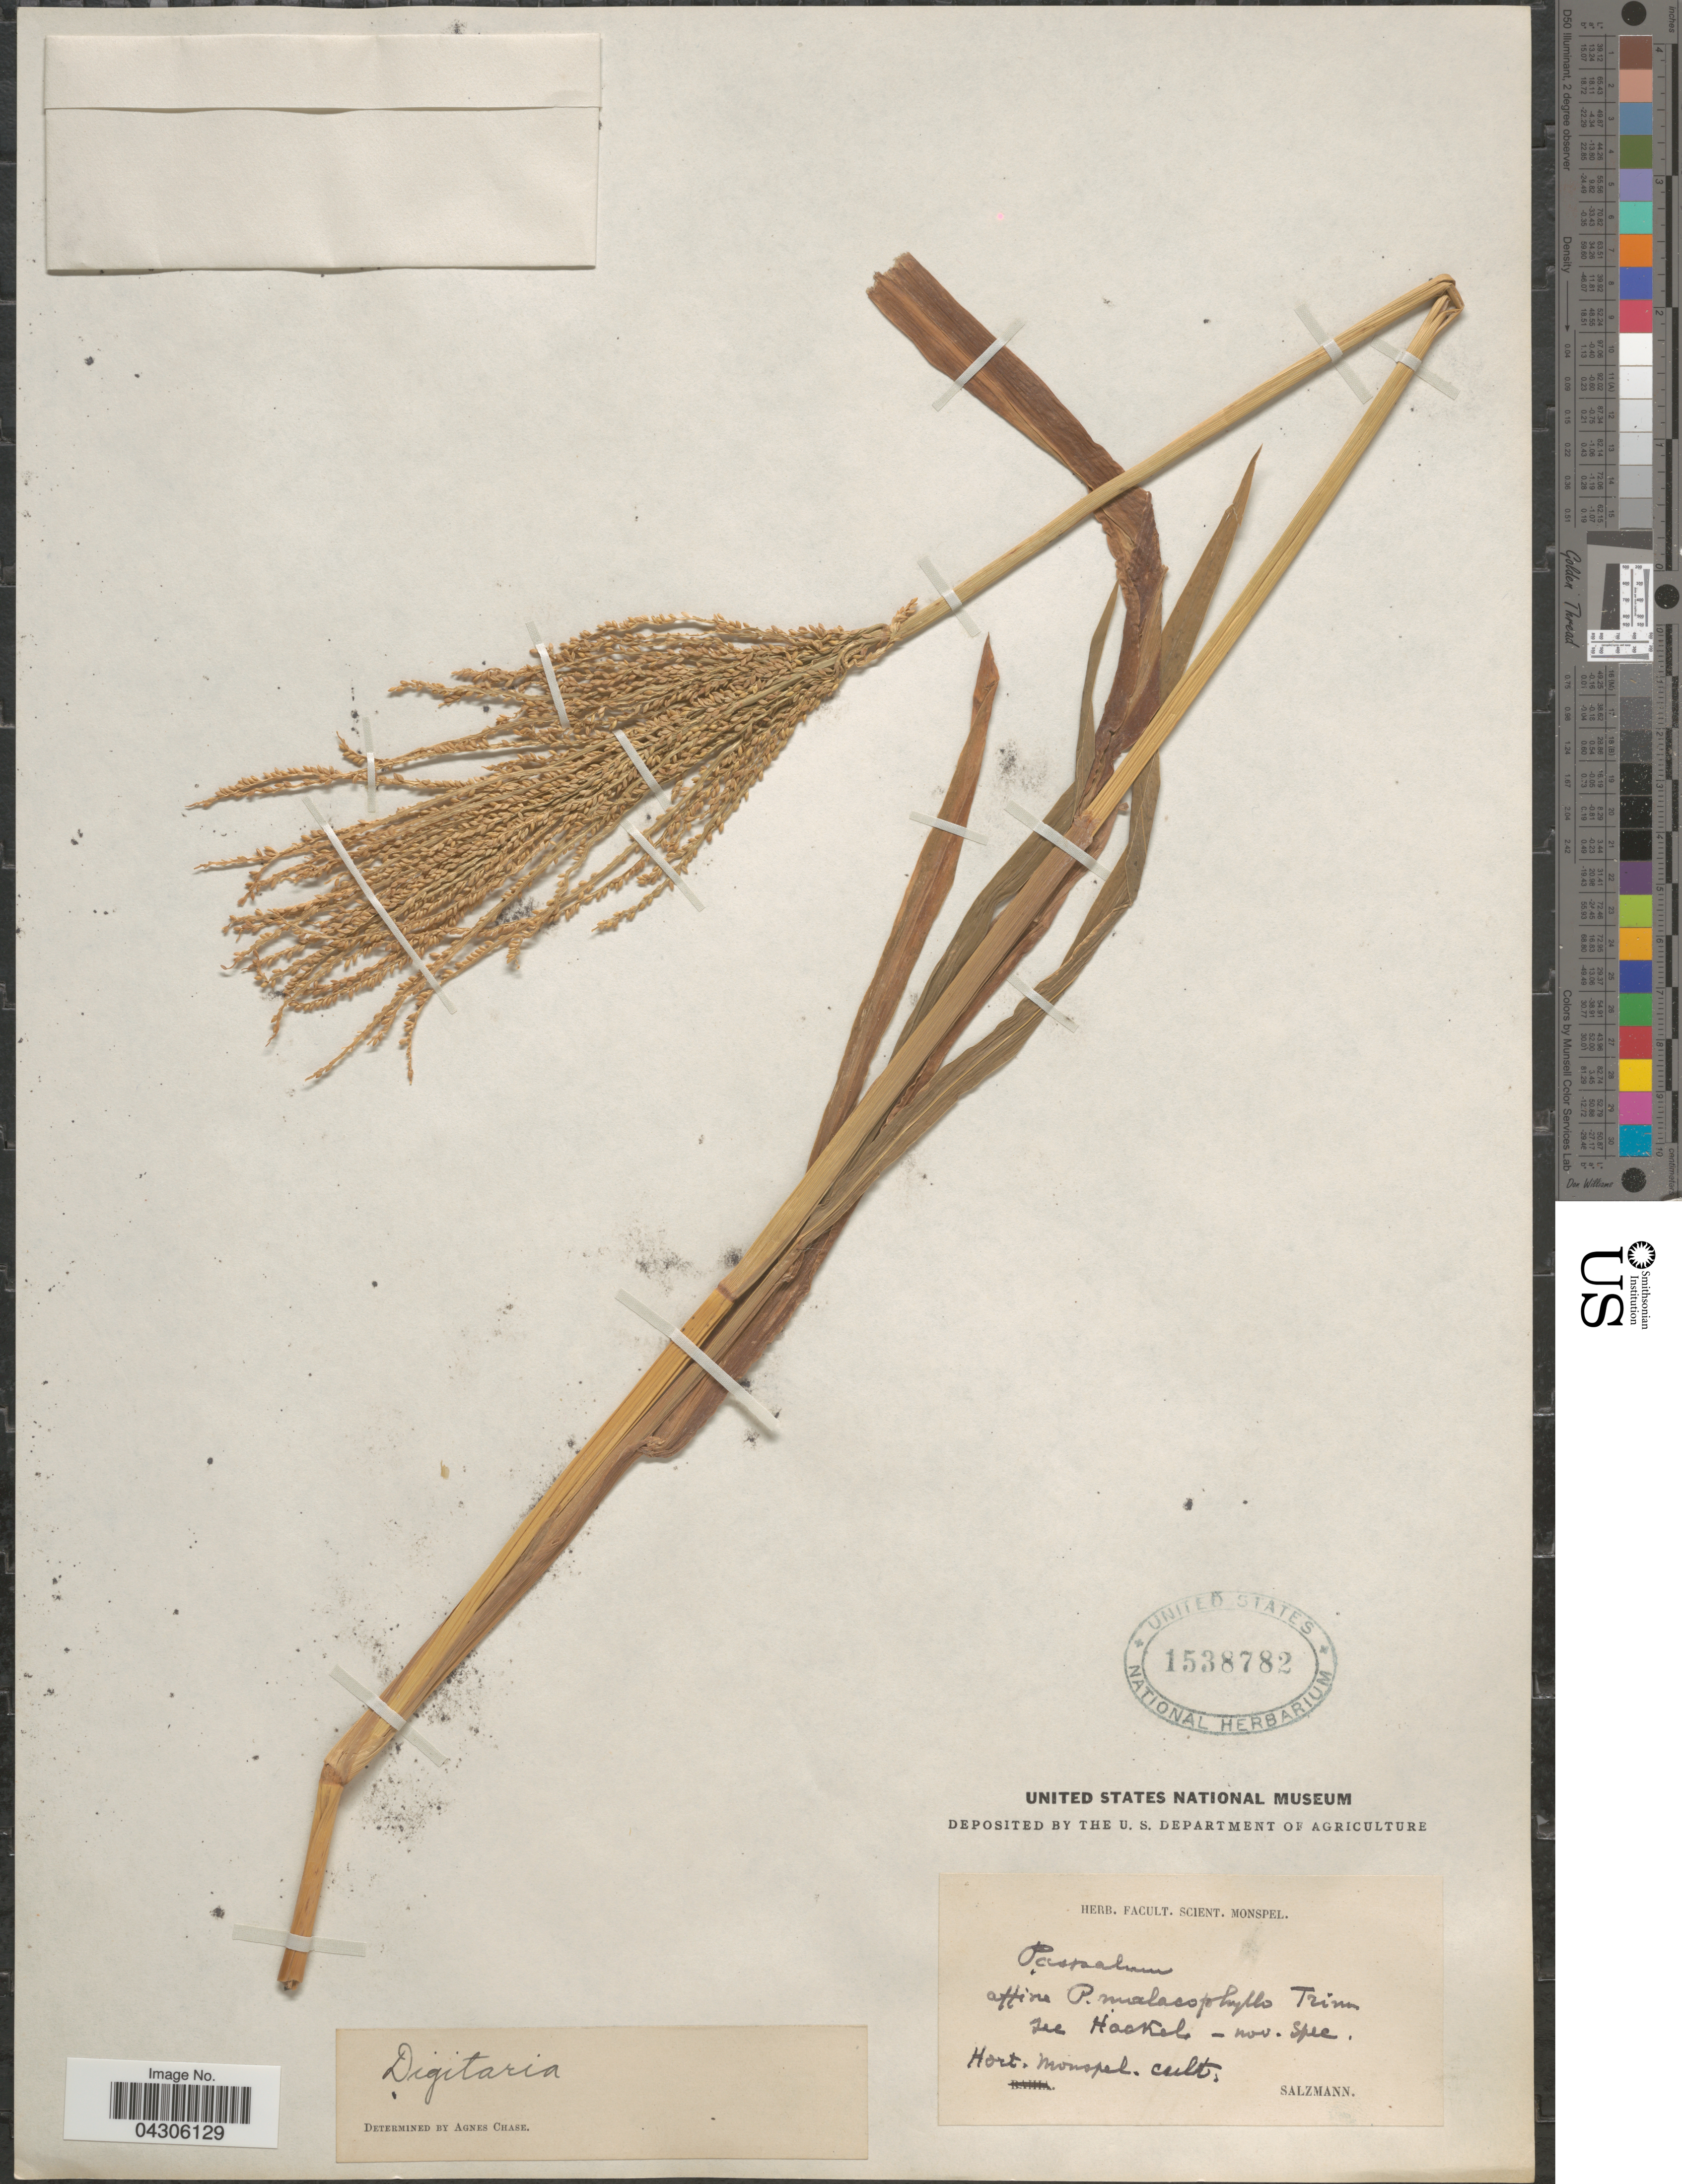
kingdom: Plantae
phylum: Tracheophyta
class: Liliopsida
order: Poales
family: Poaceae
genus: Digitaria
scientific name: Digitaria sp.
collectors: -- Salzmann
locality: Hort. Monspel. cult.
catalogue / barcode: US 1538782